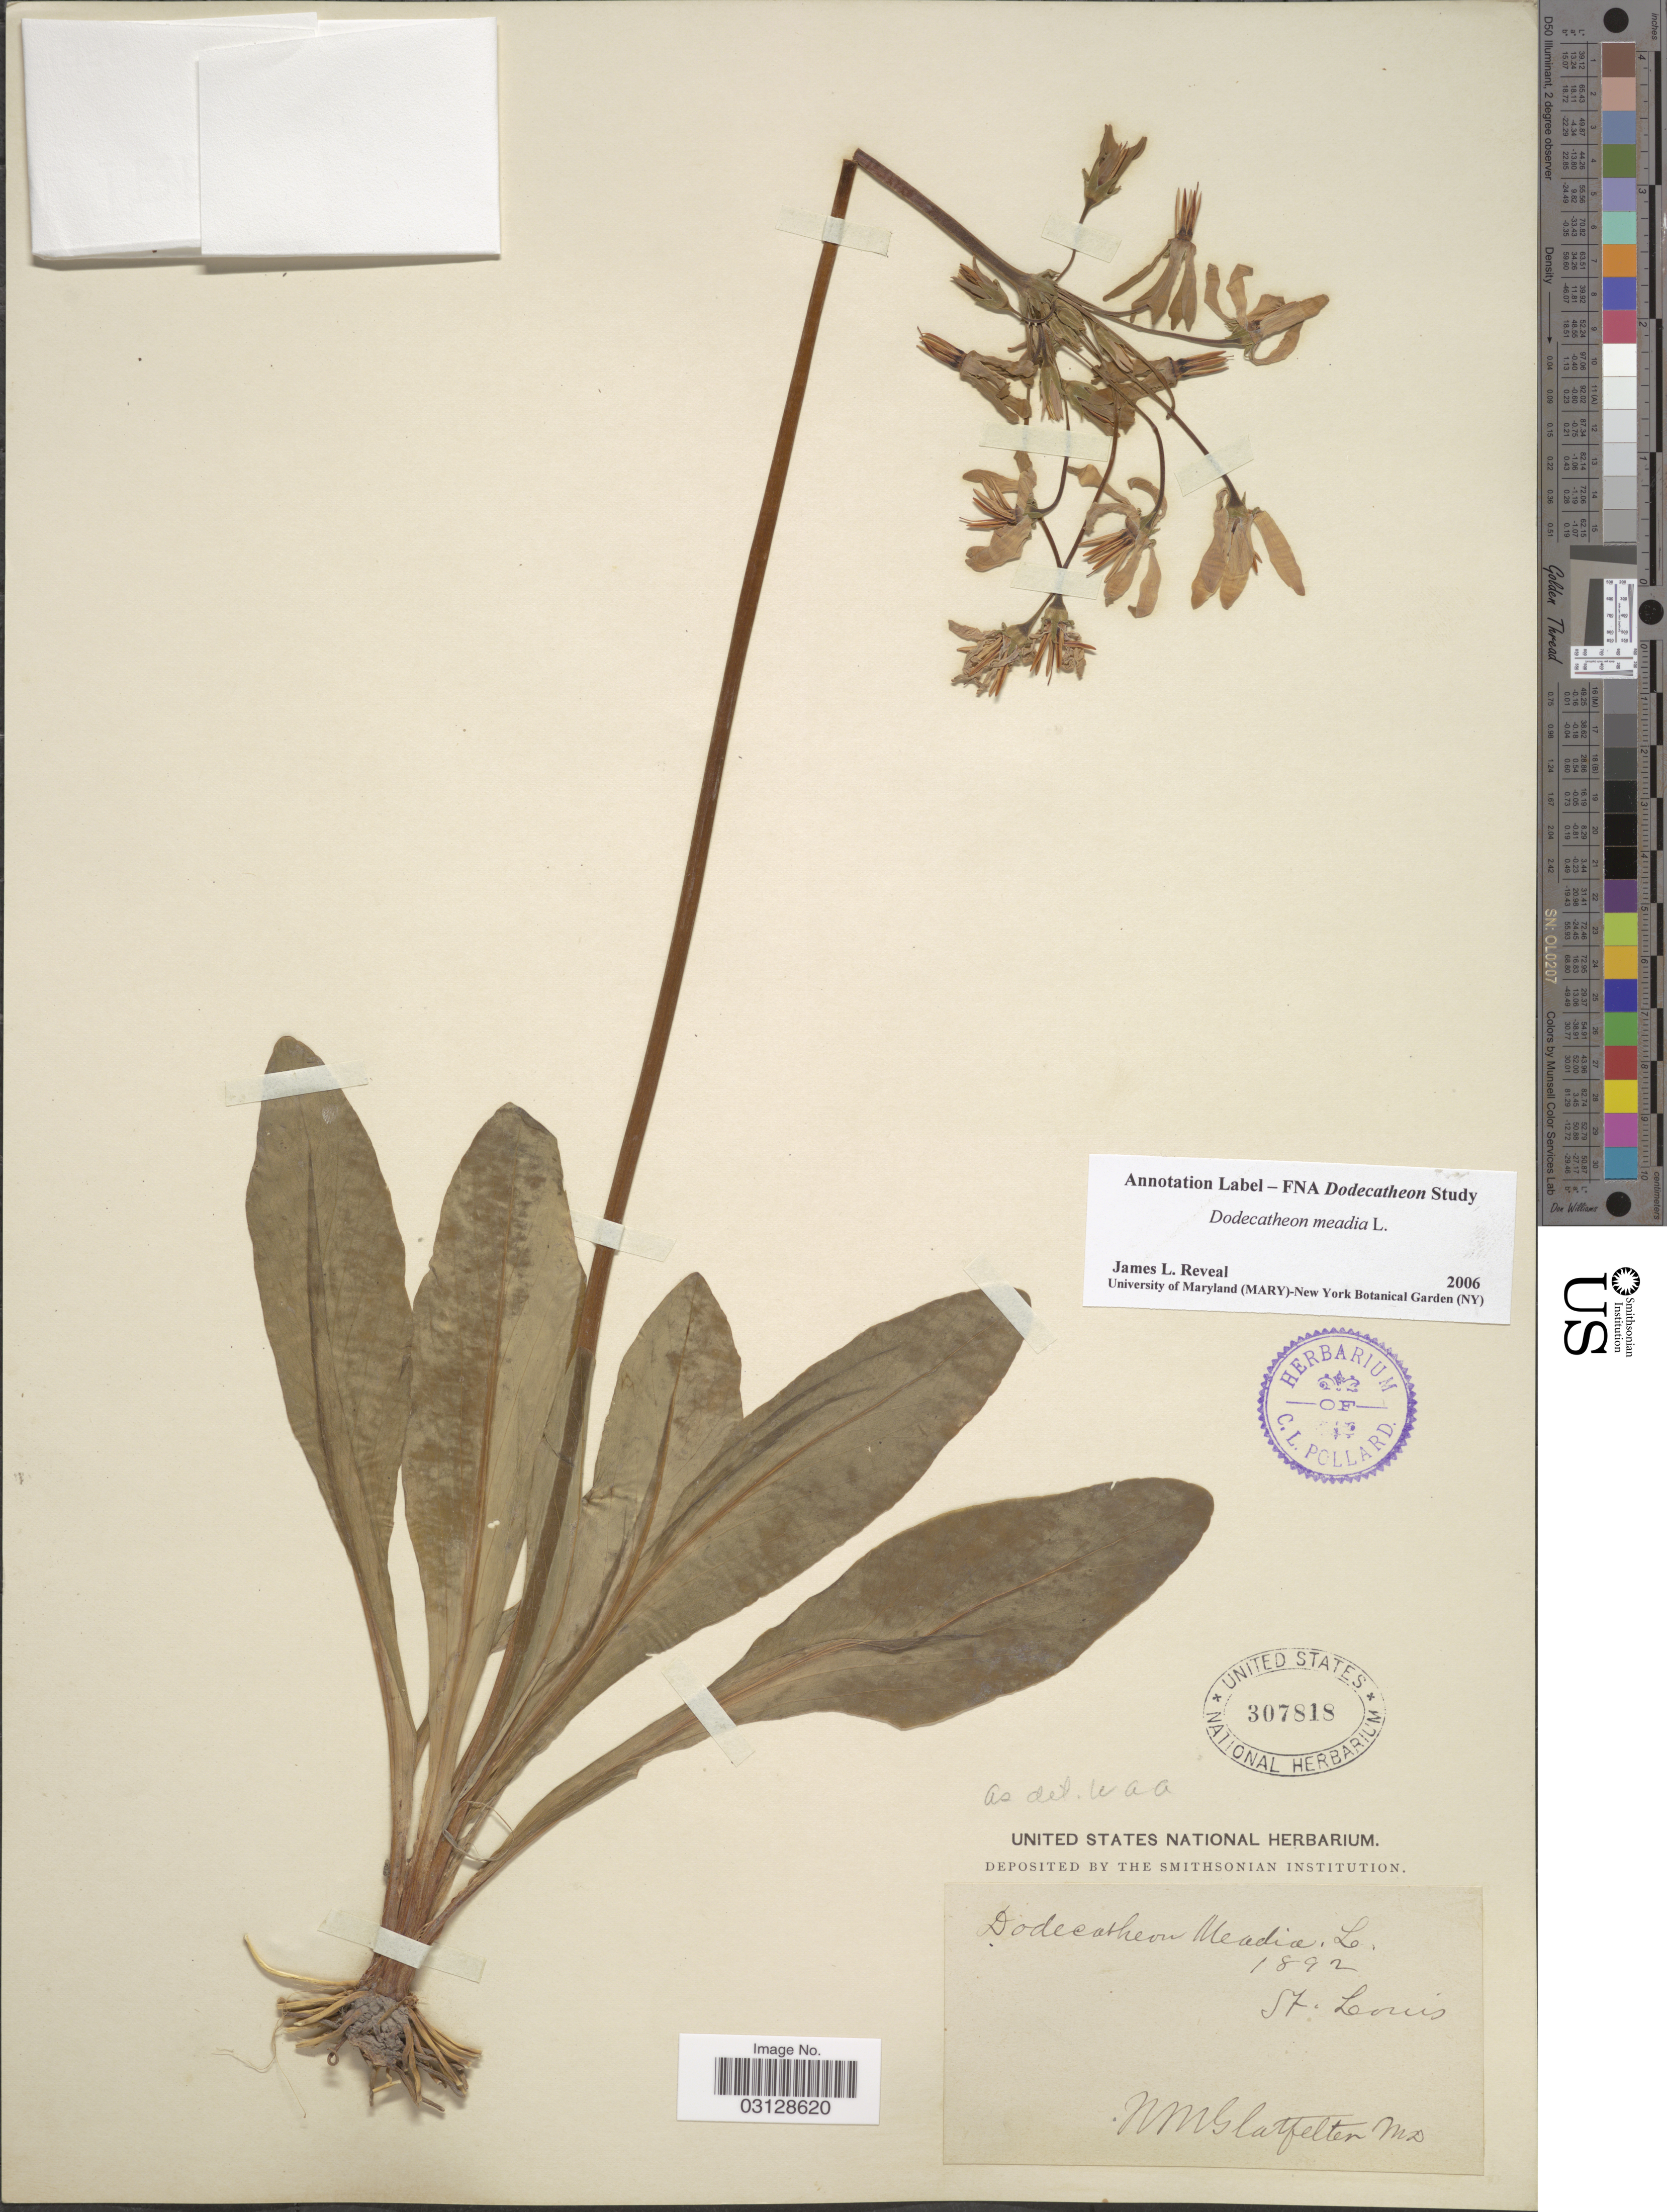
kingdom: Plantae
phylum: Tracheophyta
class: Magnoliopsida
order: Ericales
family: Primulaceae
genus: Dodecatheon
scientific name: Dodecatheon meadia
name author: L.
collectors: N. M. Glatfelter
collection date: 1892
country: United States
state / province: Missouri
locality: St. Louis.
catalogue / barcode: US 307818